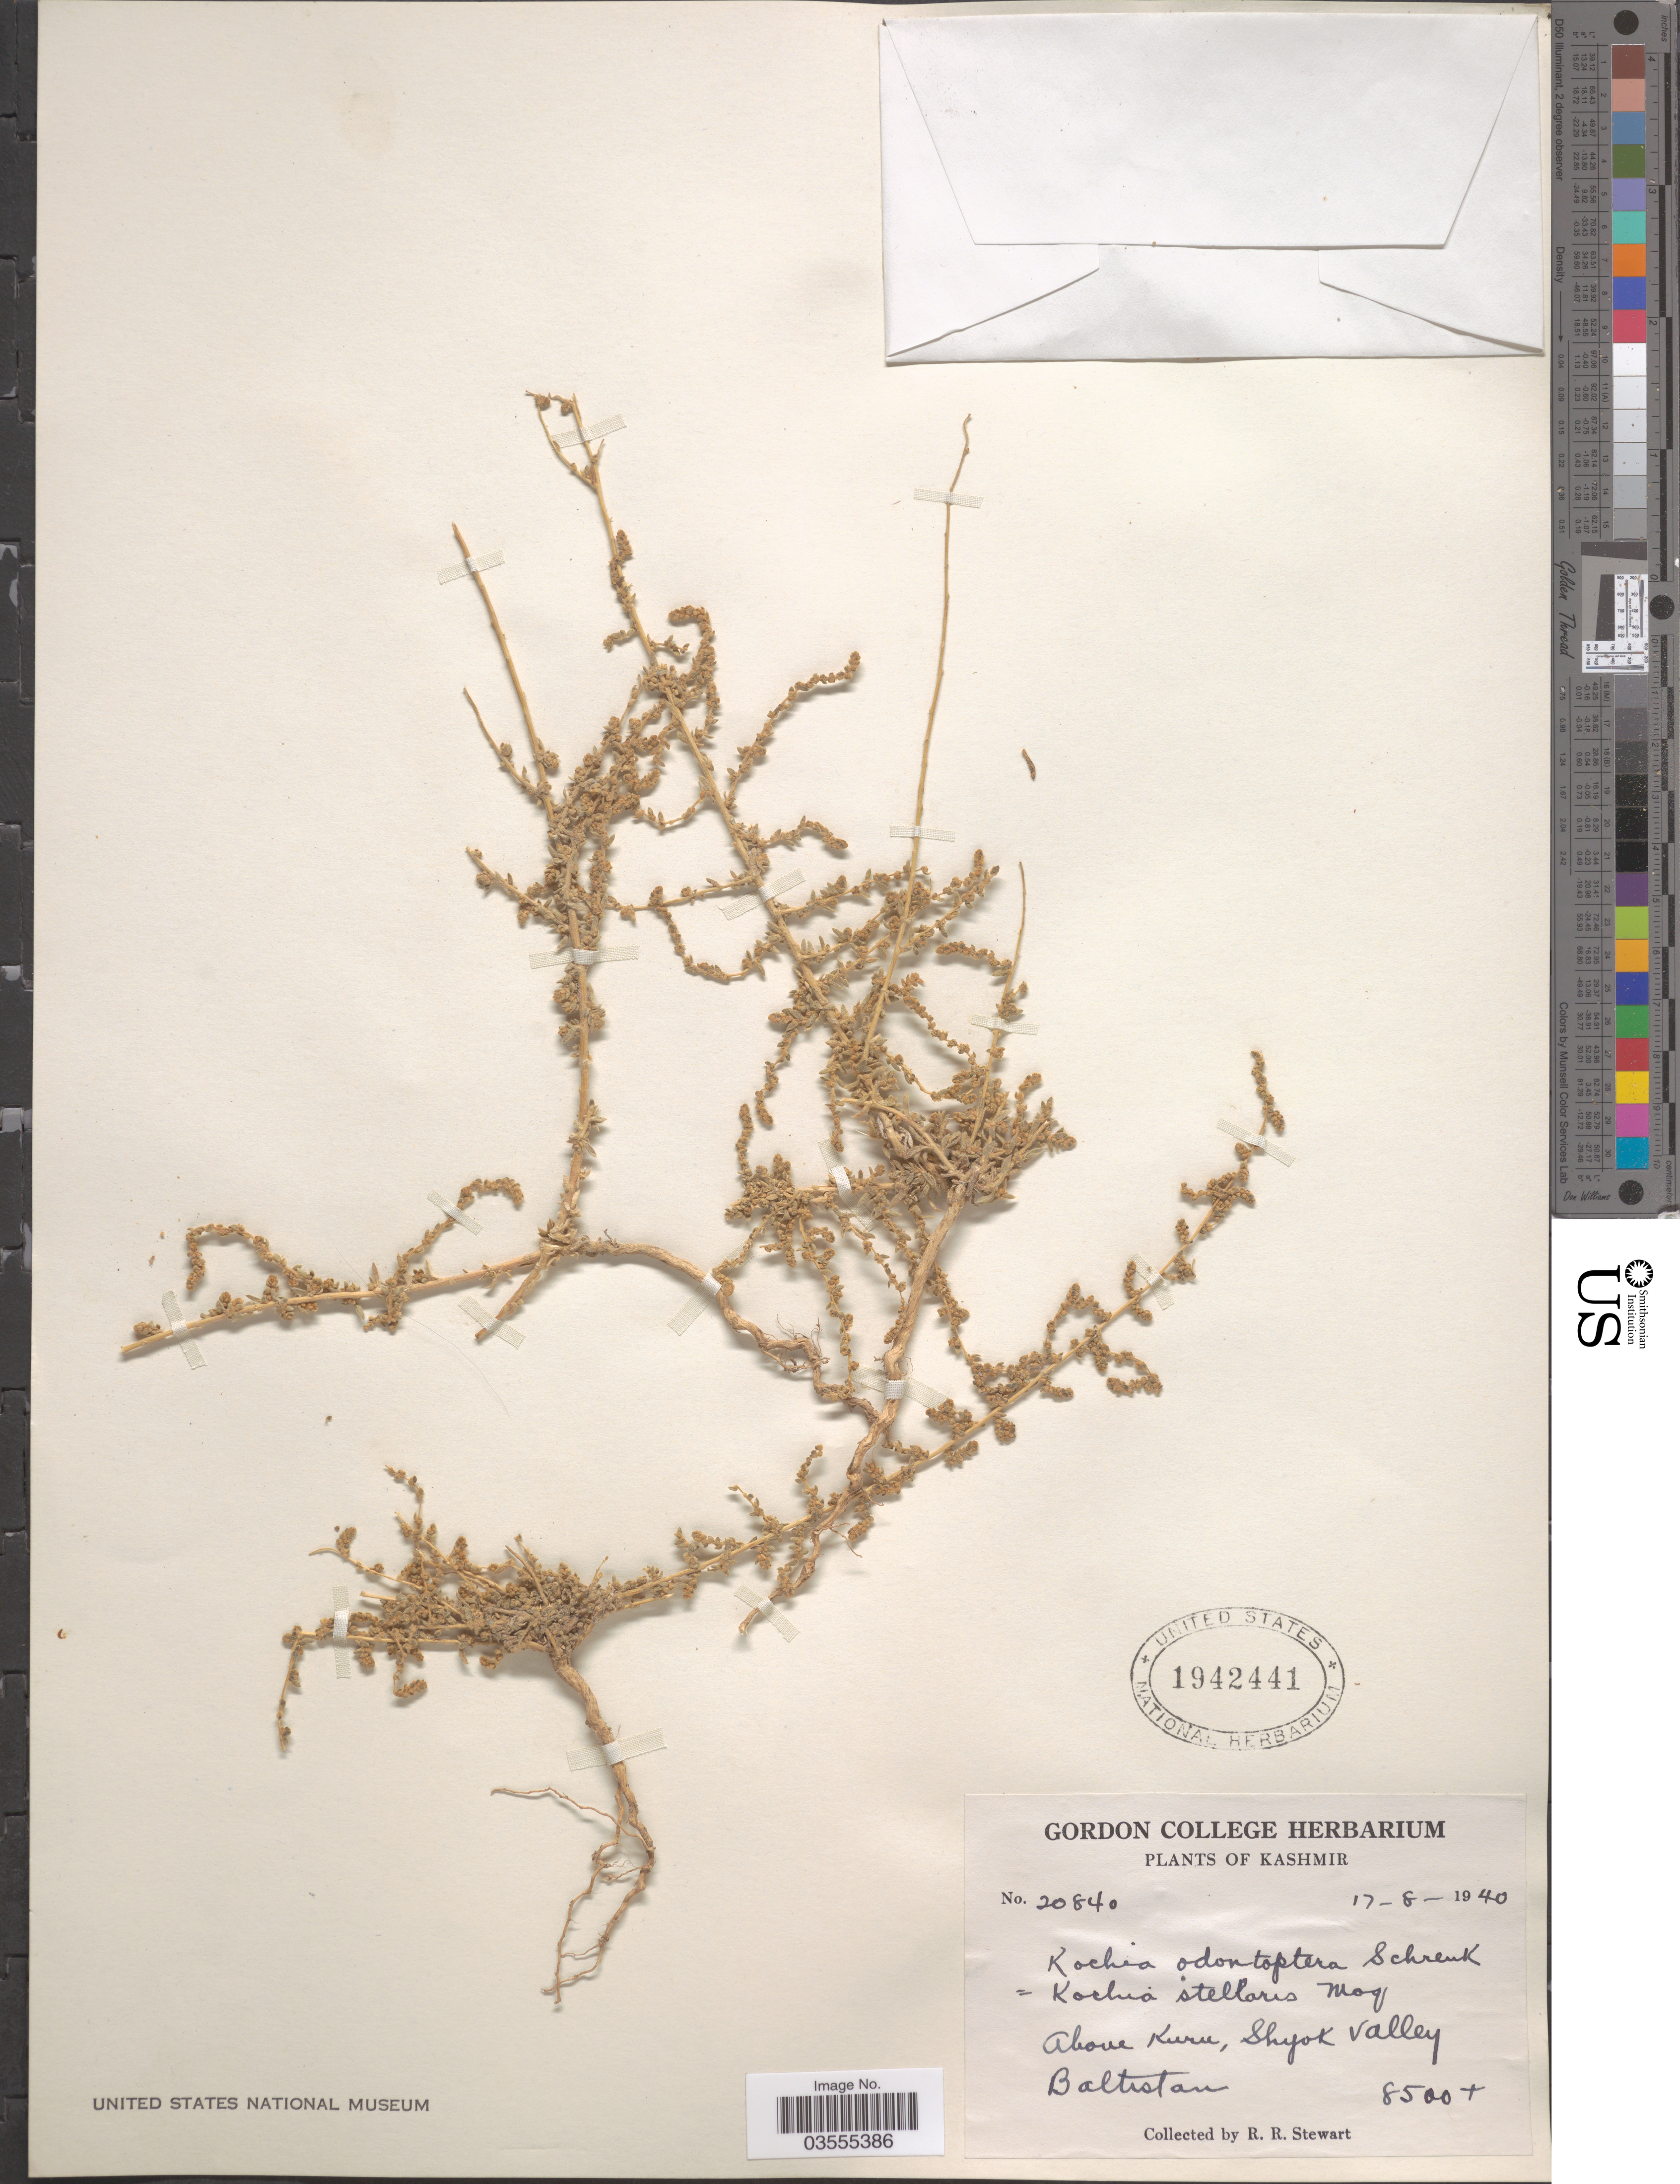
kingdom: Plantae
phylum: Tracheophyta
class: Magnoliopsida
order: Caryophyllales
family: Amaranthaceae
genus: Bassia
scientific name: Bassia odontoptera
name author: (Schrenk) Freitag & G. Kadereit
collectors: R. Stewart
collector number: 20840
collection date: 1940-08-17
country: India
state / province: Jammu and Kashmir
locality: Kashmir. Above Kuru, Shyok Valley Baltistan.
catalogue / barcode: US 1942441